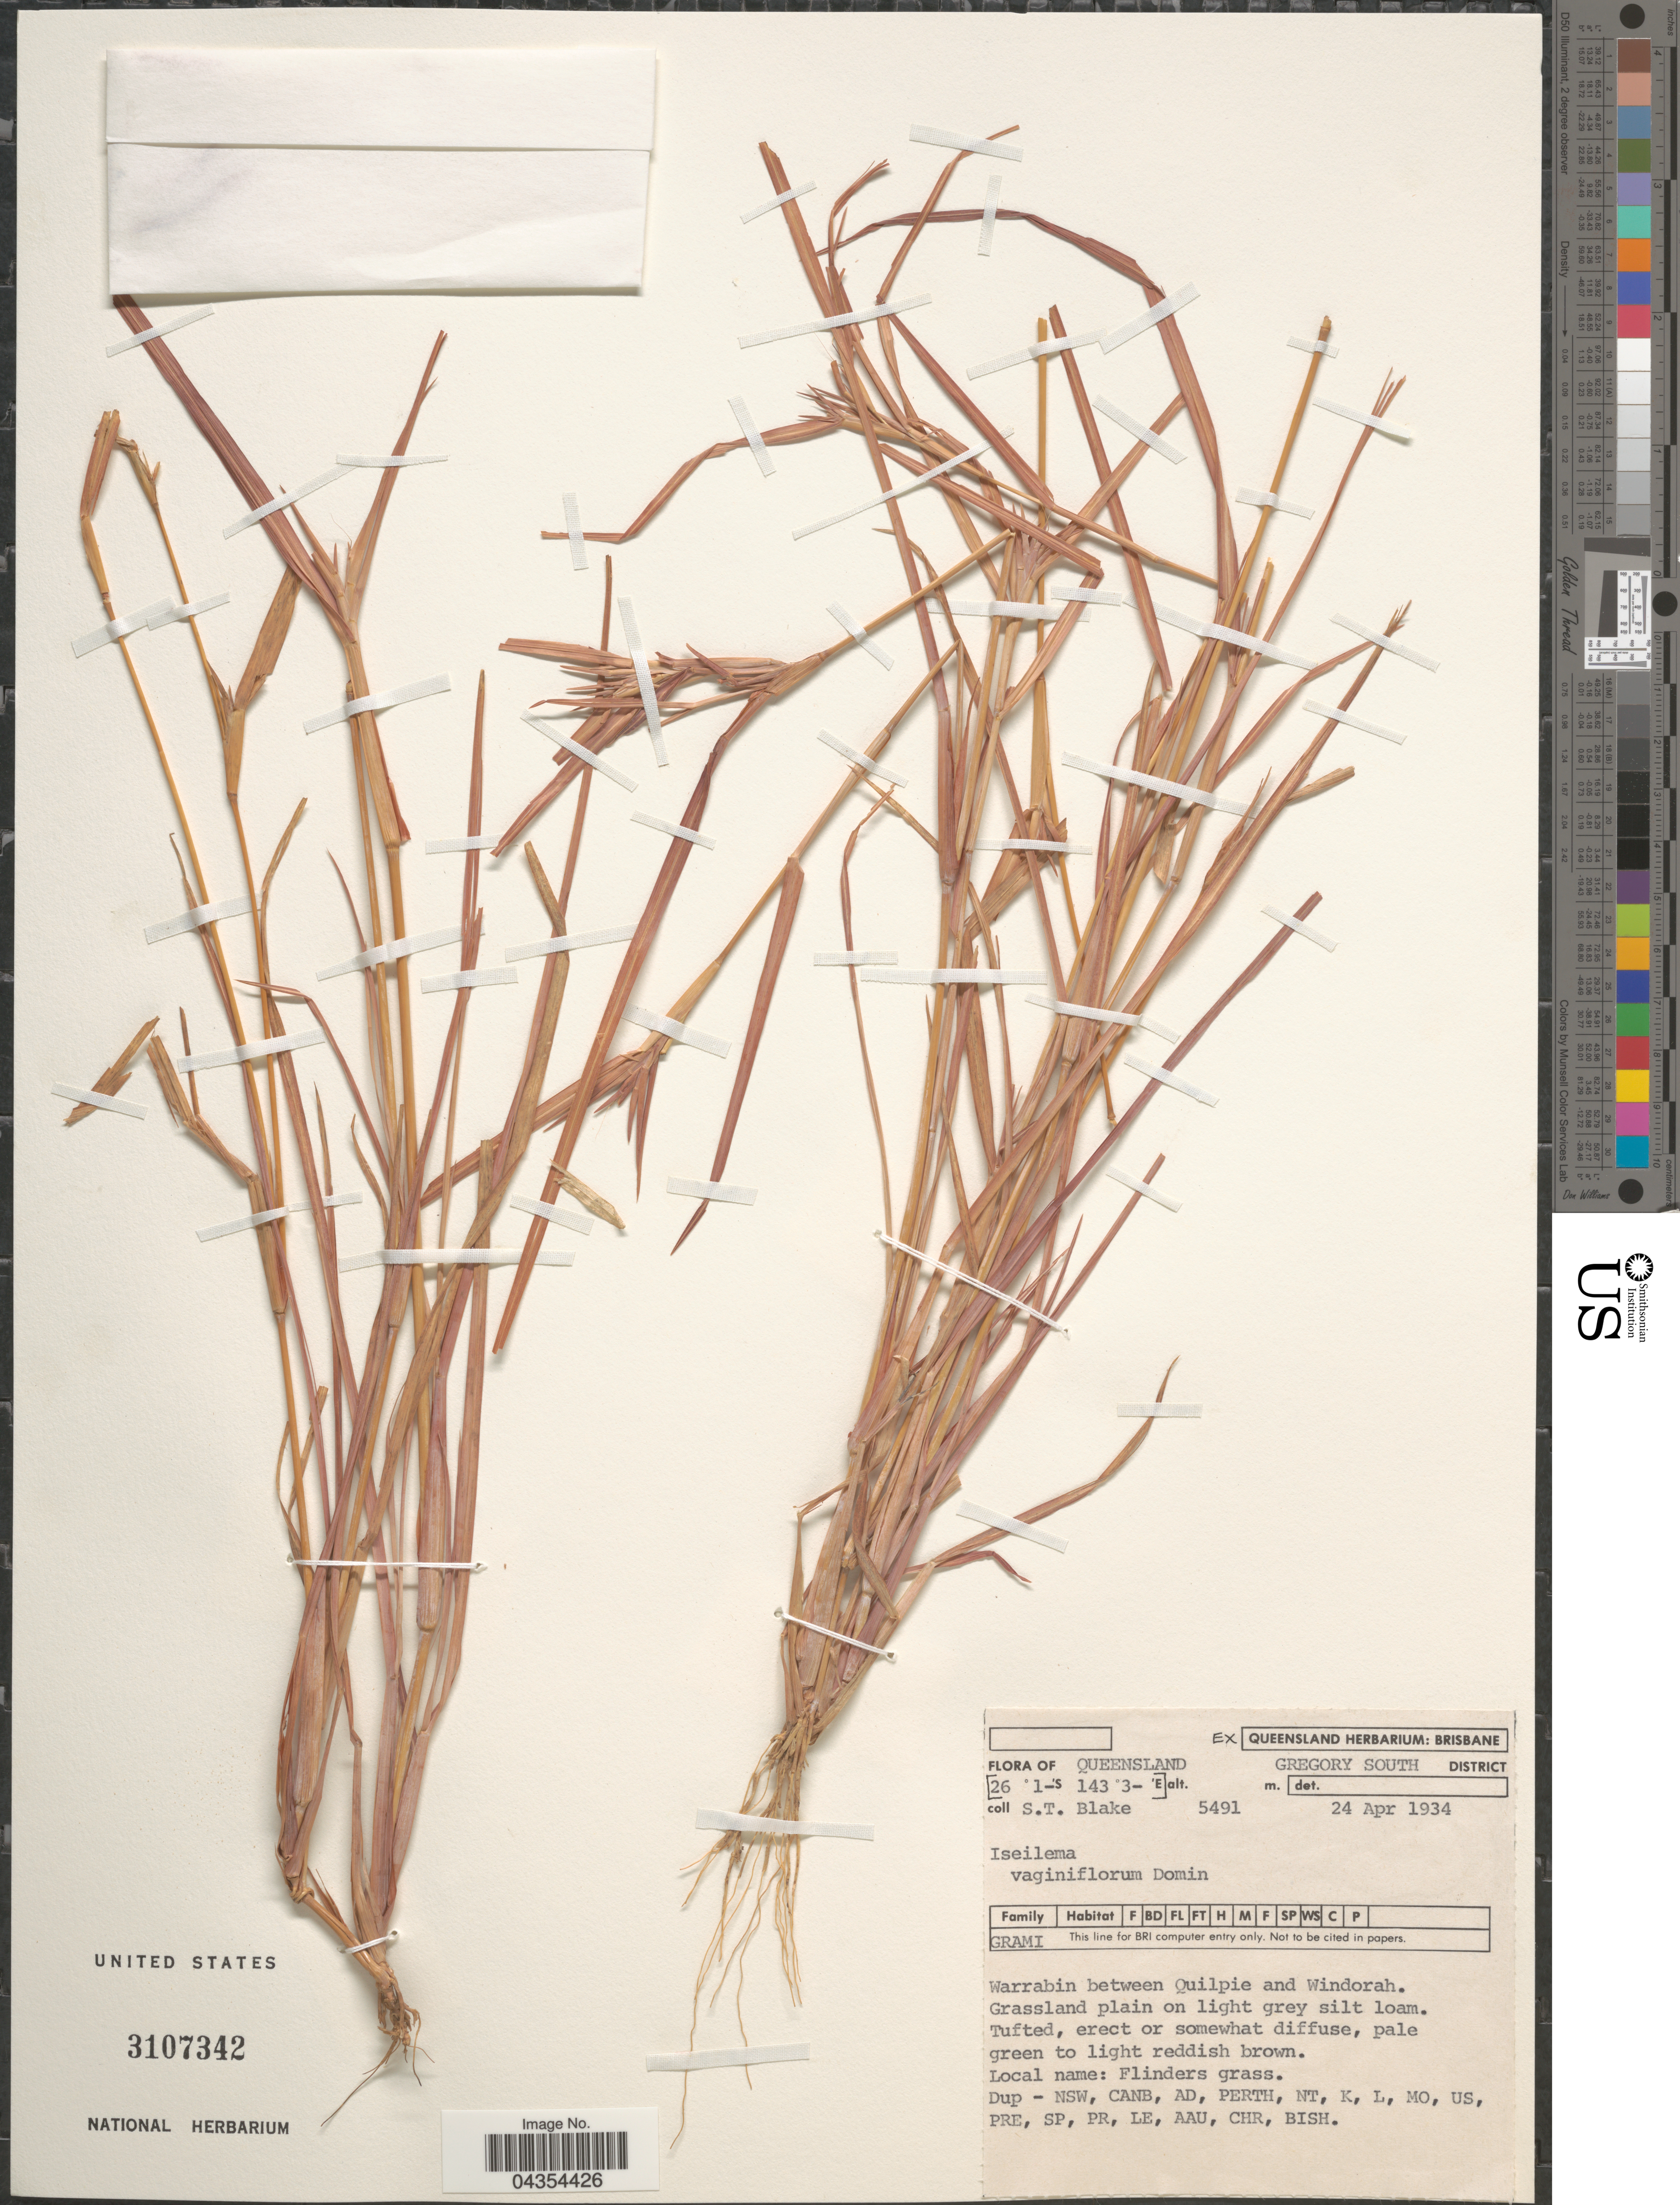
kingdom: Plantae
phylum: Tracheophyta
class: Liliopsida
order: Poales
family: Poaceae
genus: Iseilema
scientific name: Iseilema vaginiflorum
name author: Domin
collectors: S. T. Blake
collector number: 5491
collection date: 1934-04-24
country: Australia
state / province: Queensland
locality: Gregory South District. Warrabin between Quilpie and Windorah.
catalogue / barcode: US 3107342